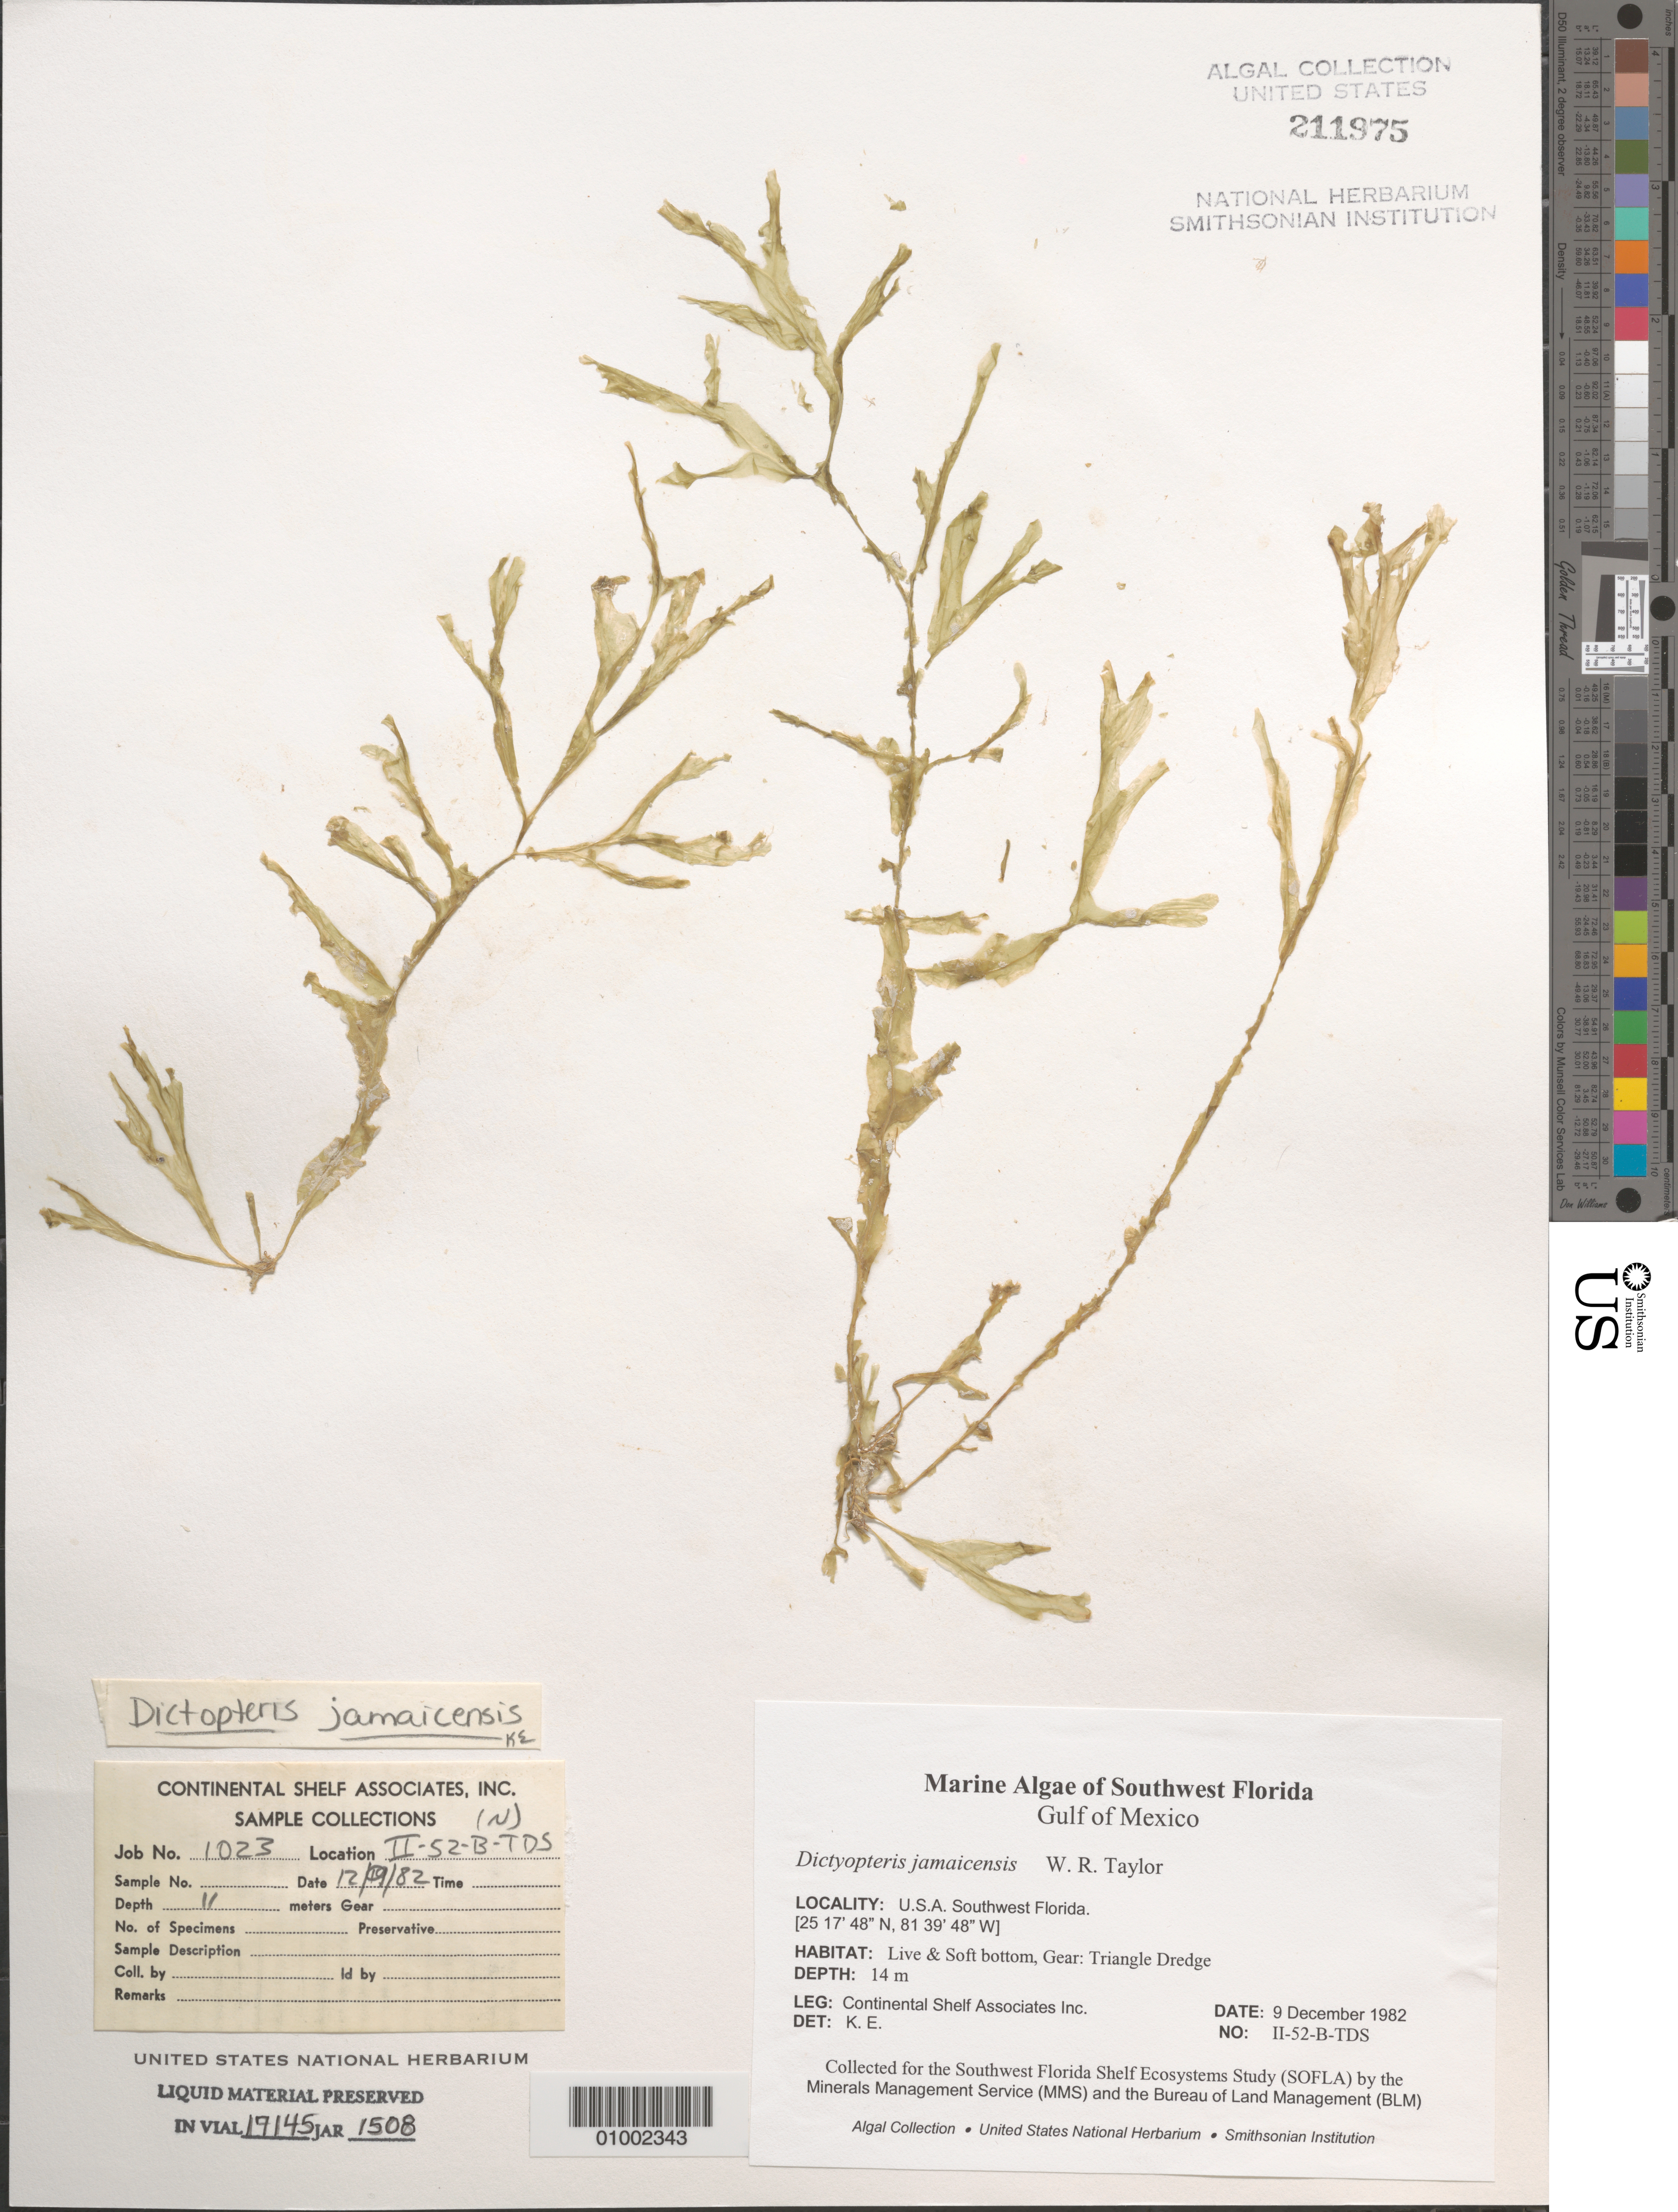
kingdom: Chromista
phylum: Ochrophyta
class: Phaeophyceae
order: Dictyotales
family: Dictyotaceae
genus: Dictyopteris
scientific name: Dictyopteris jamaicensis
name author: W.R. Taylor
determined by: E., K.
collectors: Continental Shelf Associates Inc.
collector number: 1023-II-52-B-TDS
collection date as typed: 09 Dec 1982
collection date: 1982-12-09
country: United States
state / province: Florida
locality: Gulf of Mexico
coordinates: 25 17'48"N, 81 39'48"W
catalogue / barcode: US 211975